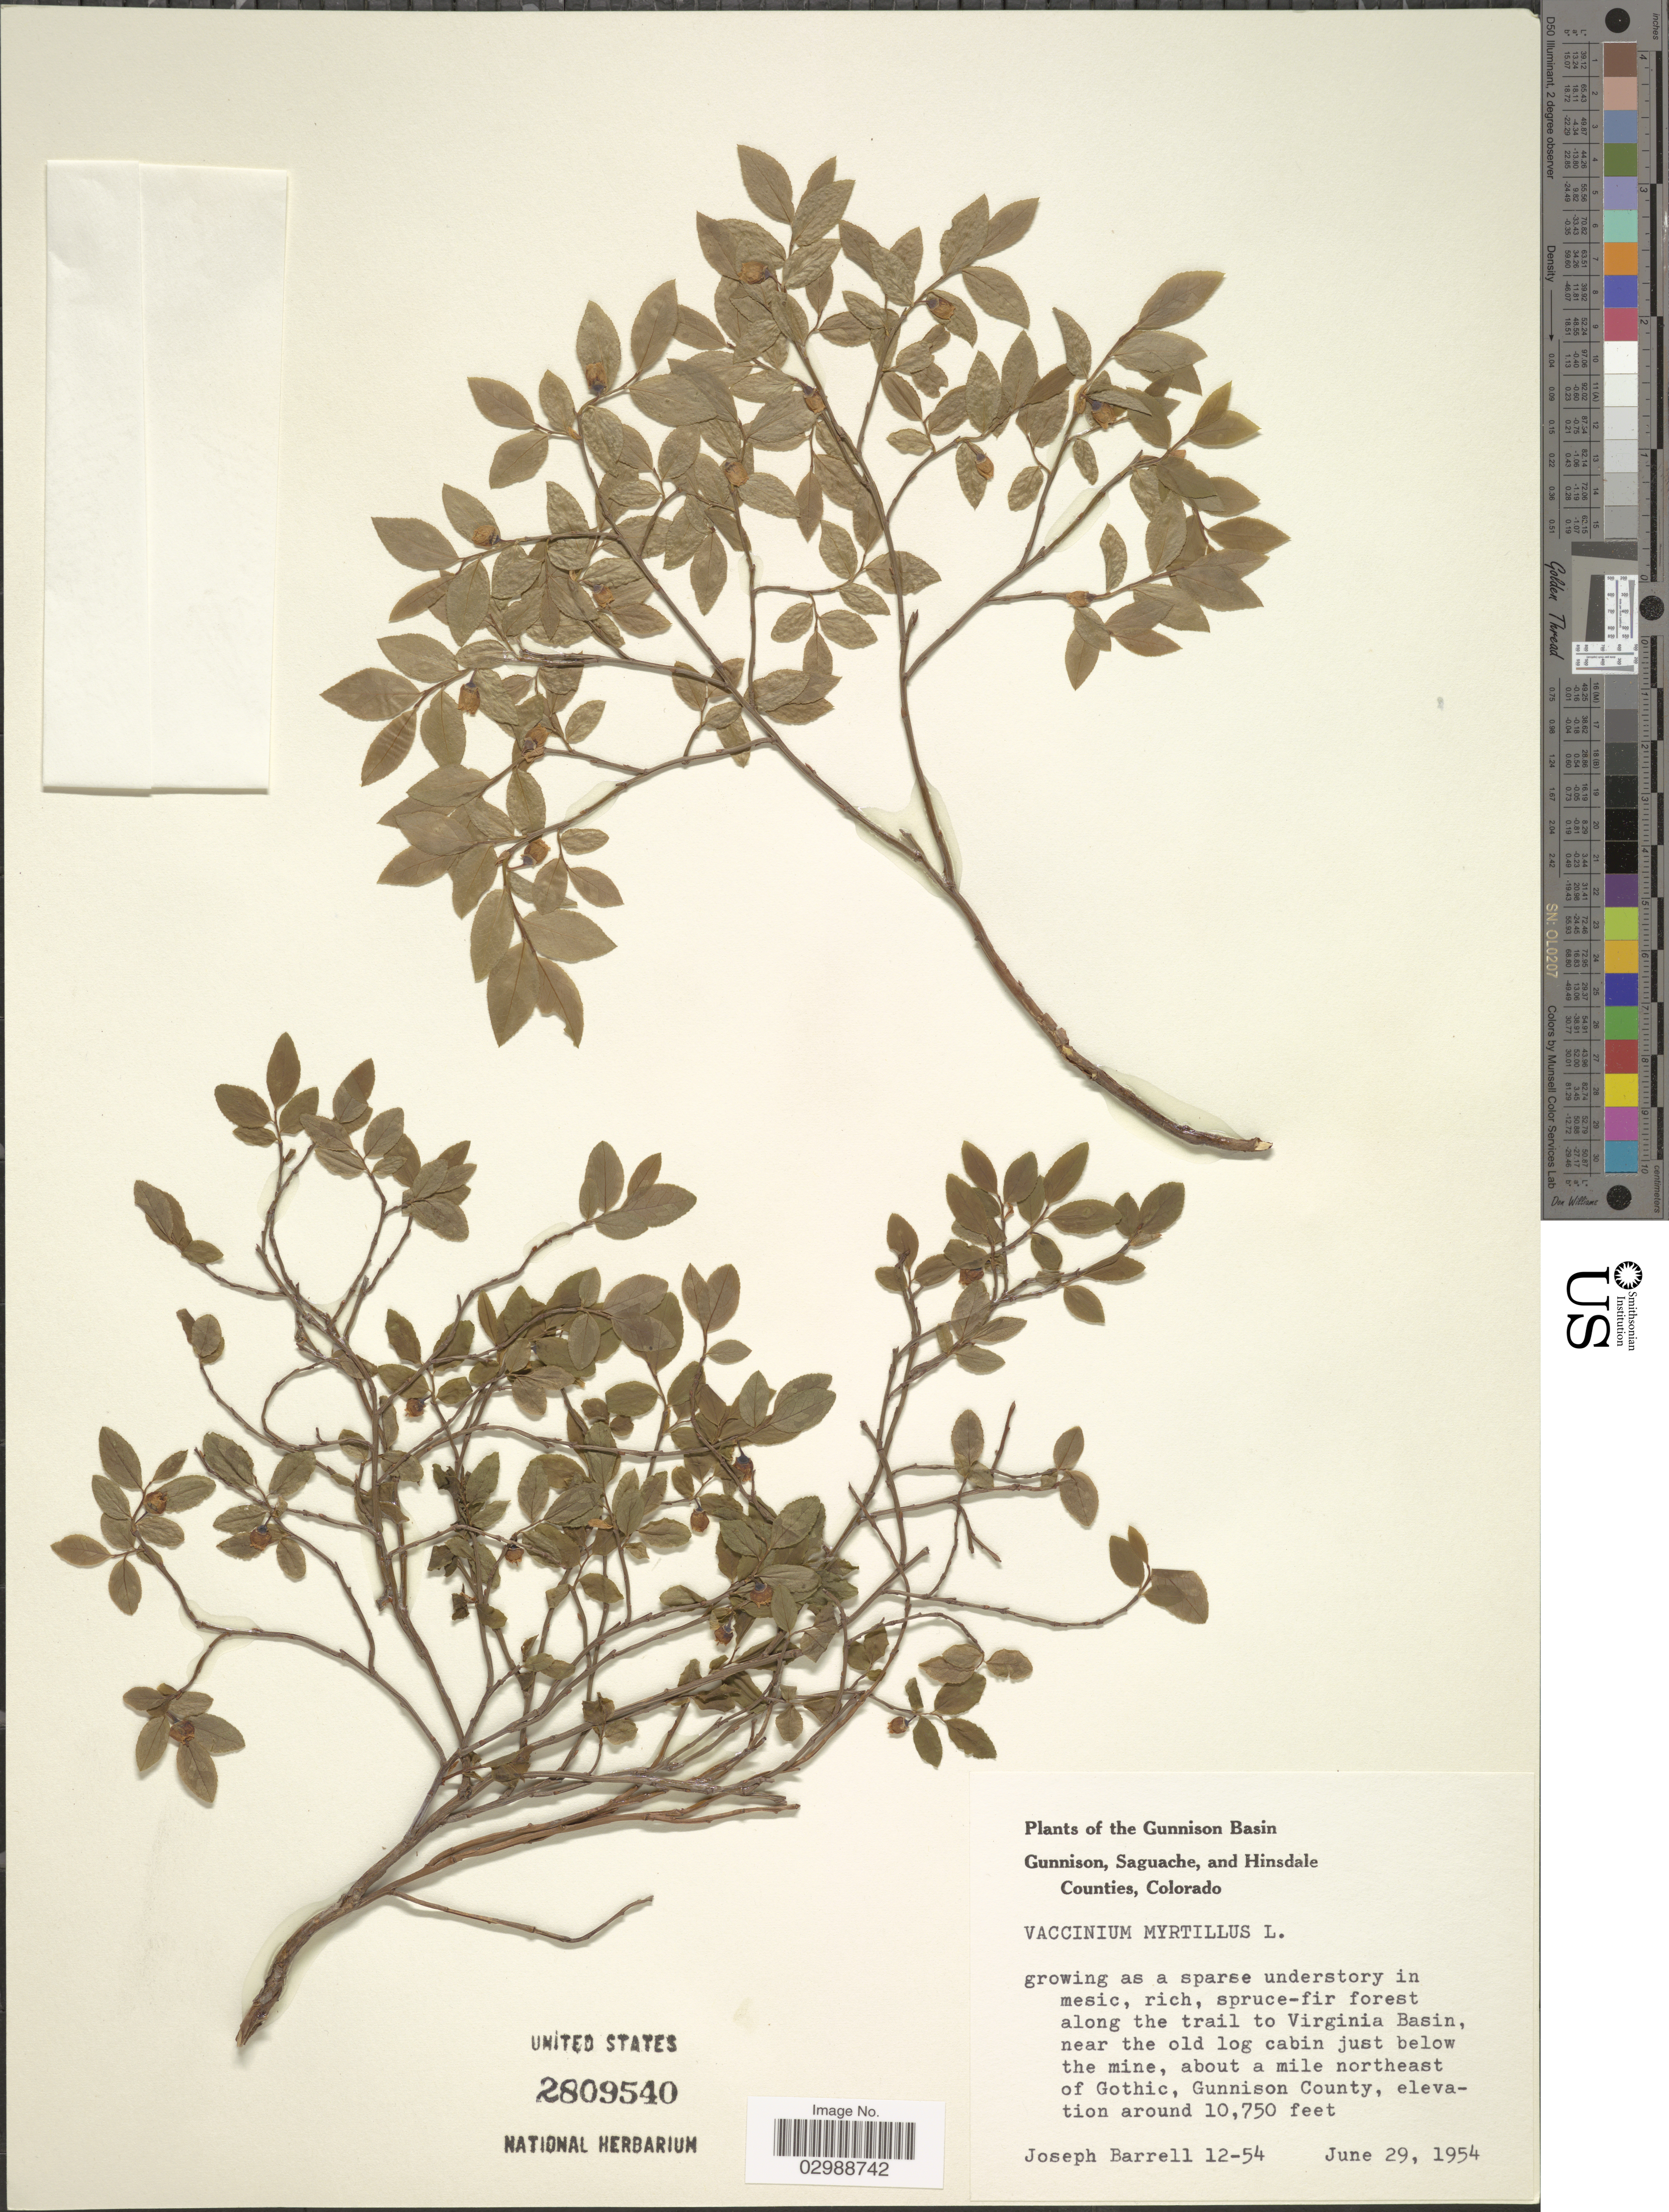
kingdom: Plantae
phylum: Tracheophyta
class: Magnoliopsida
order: Ericales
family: Ericaceae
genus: Vaccinium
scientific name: Vaccinium myrtillus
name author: L.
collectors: J. Barrell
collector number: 12-54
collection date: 1954-06-29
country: United States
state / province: Colorado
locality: Gunnison Basin. Along the trail to Virginia Basin, near the old log cabin just below the mine, about a mile northeast of Gothic, Gunnison County.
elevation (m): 3277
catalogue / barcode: US 2809540